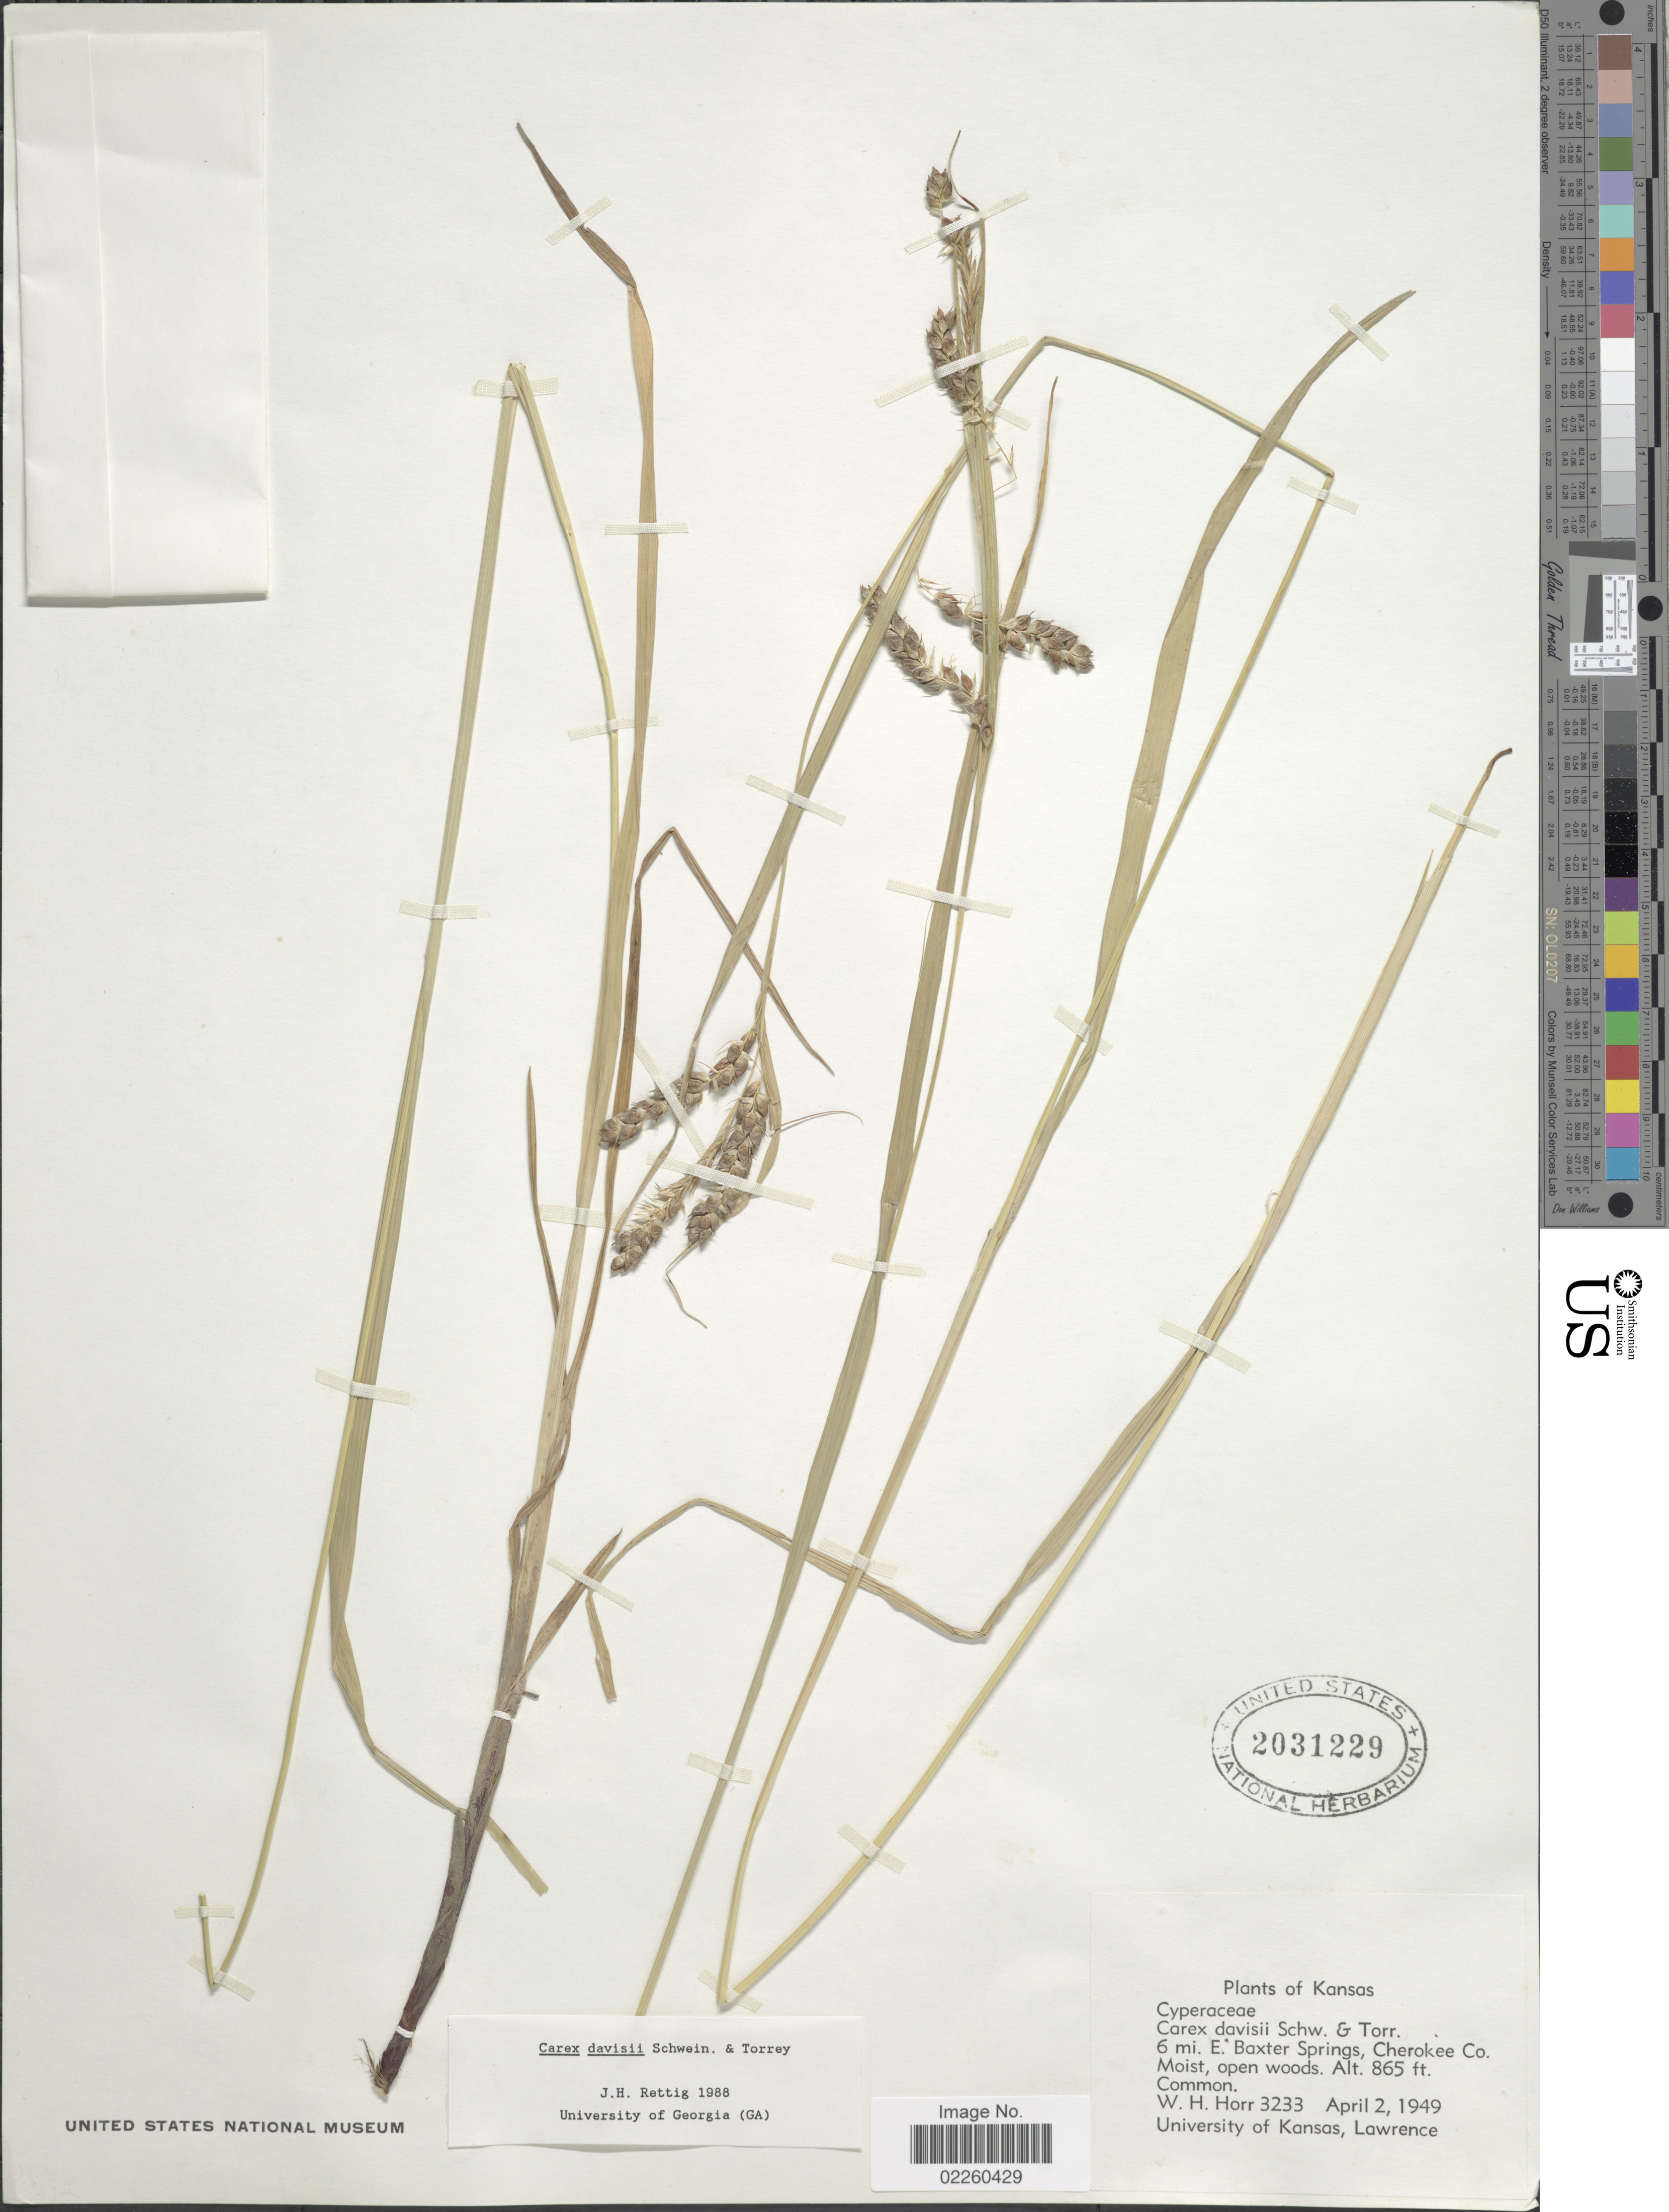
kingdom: Plantae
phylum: Tracheophyta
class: Liliopsida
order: Poales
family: Cyperaceae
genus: Carex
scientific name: Carex davisii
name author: Schwein. & Torr.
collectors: W. H. Horr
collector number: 3233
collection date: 1949-04-02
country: United States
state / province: Kansas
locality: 6 mi. E. Baxter Springs, Cherokee Co.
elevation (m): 264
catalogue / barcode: US 2031229